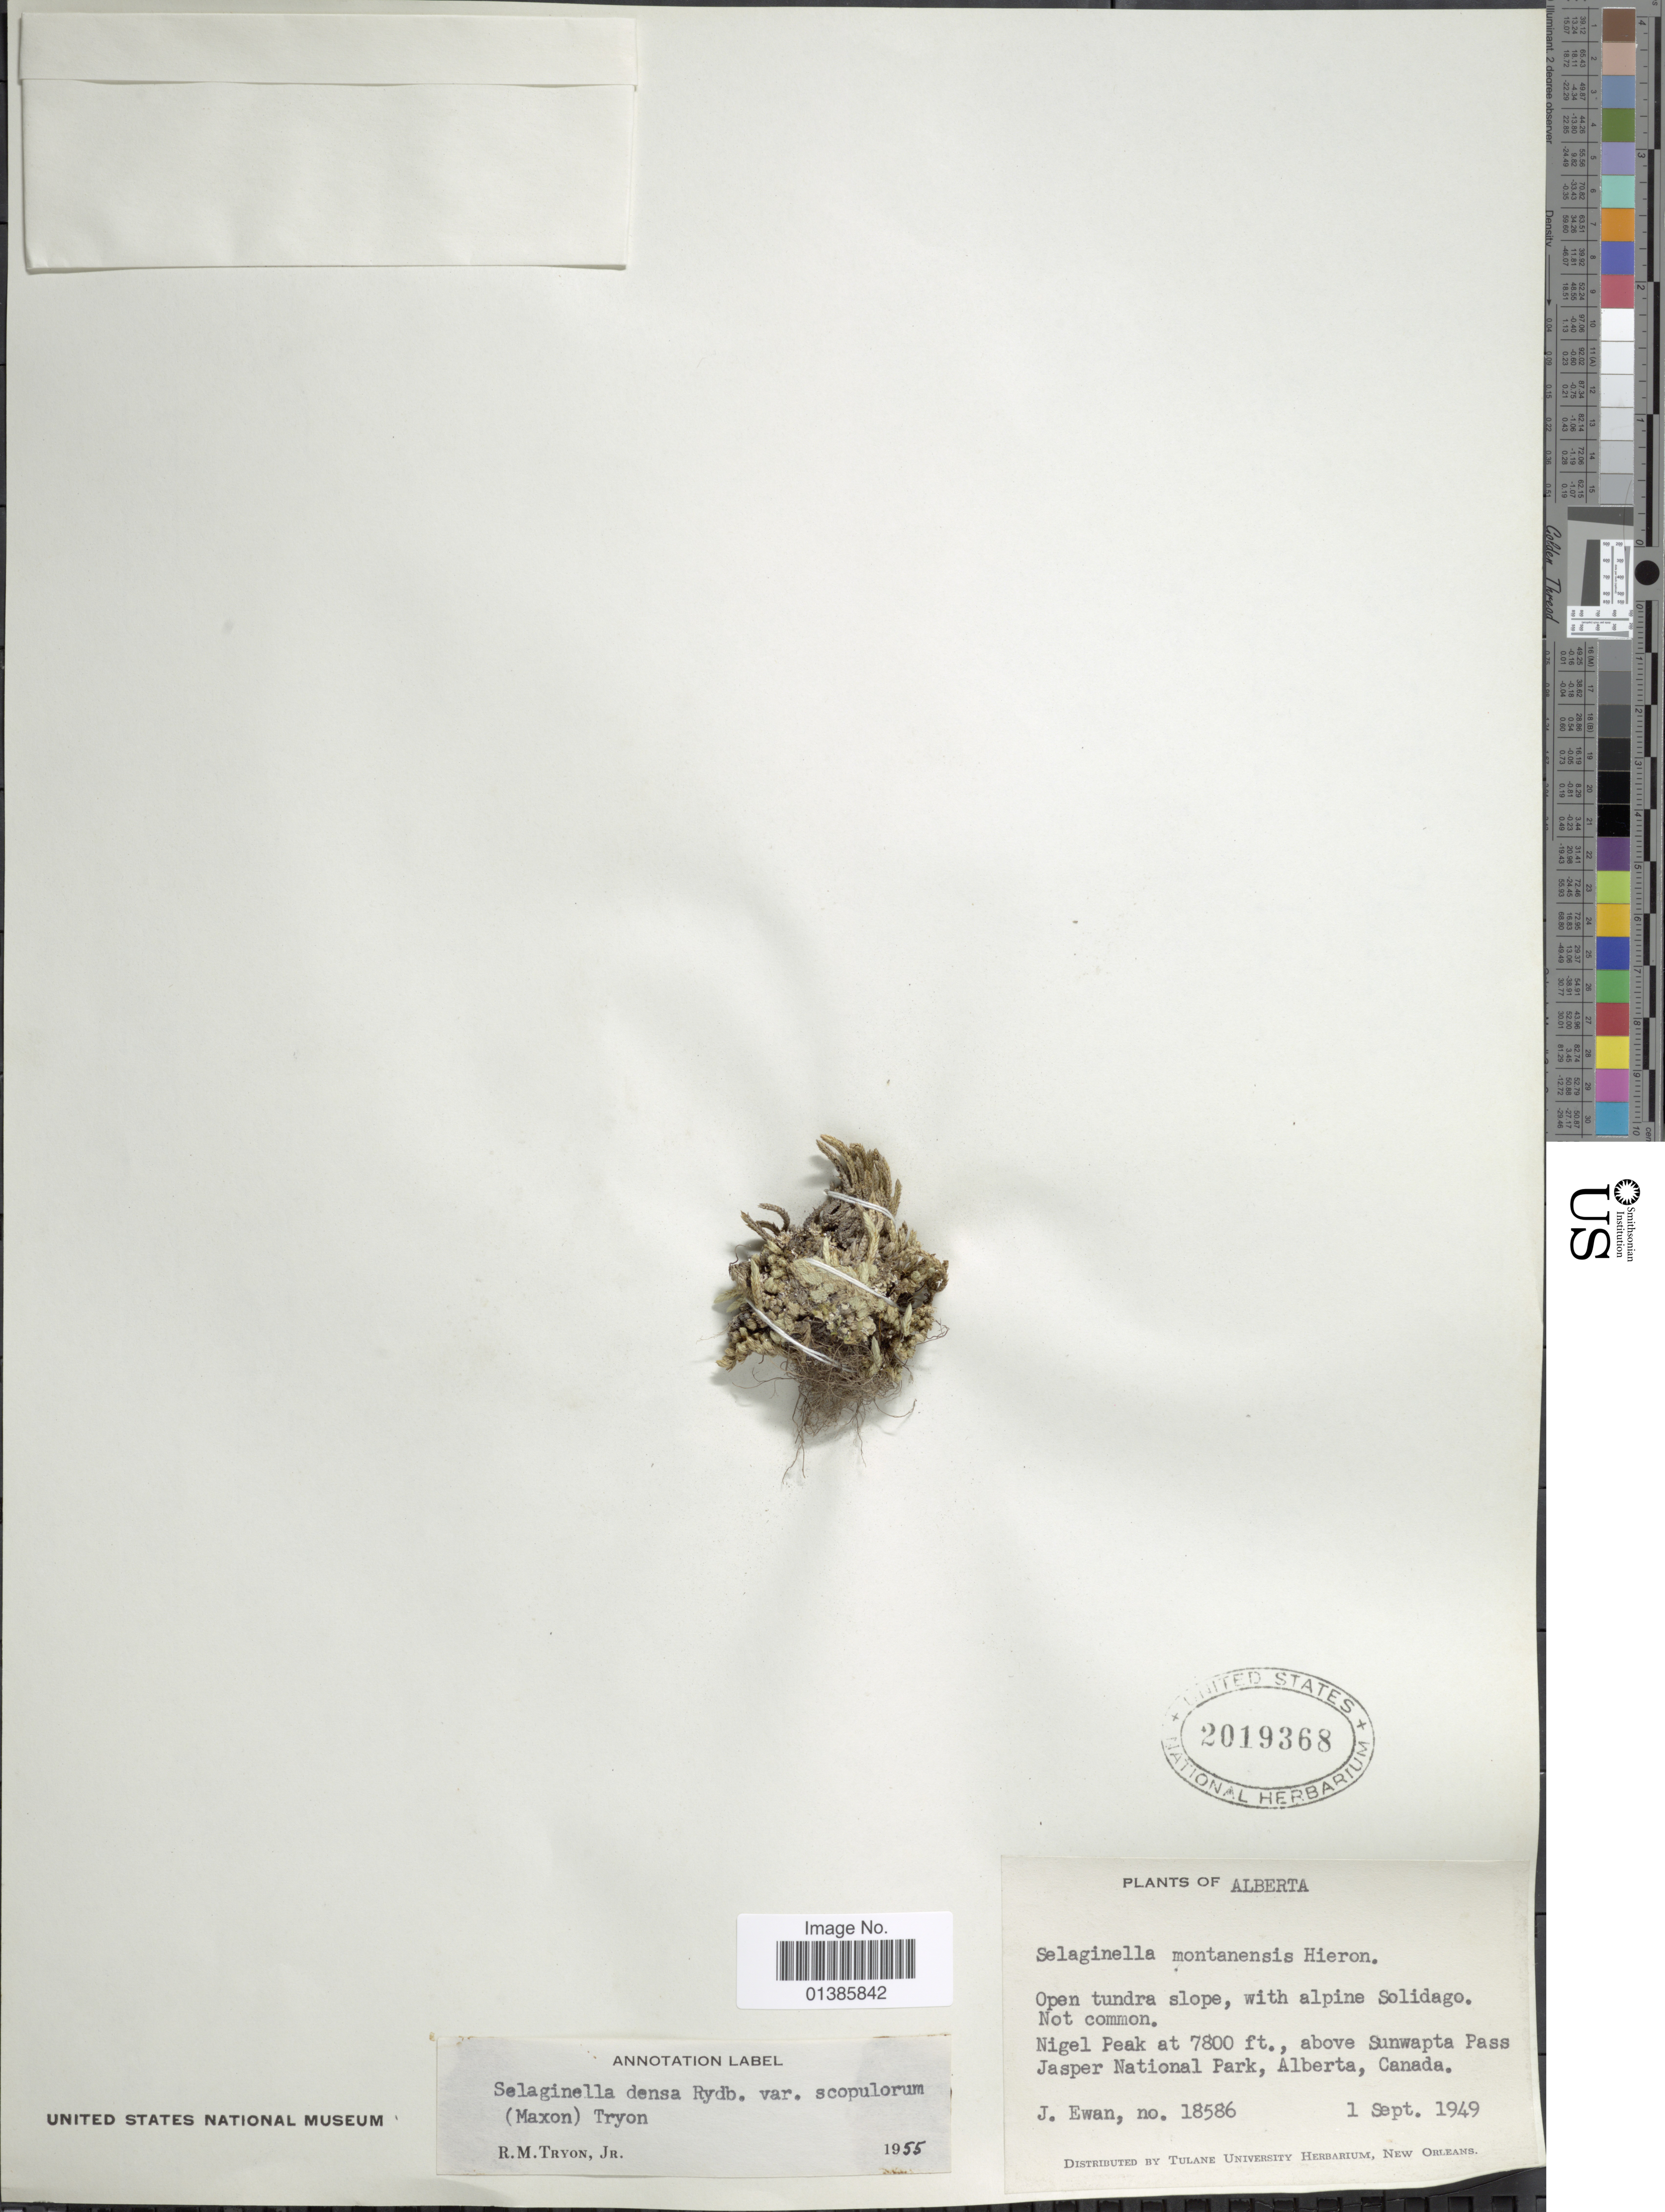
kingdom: Plantae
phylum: Tracheophyta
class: Lycopodiopsida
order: Selaginellales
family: Selaginellaceae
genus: Selaginella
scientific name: Selaginella densa var. scopulorum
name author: (Maxon) R.M. Tryon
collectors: J. A. Ewan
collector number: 18586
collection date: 1949-09-01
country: Canada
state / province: Alberta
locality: Nigel Peak, above Sunwapta Pass Jasper National Park.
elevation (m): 2377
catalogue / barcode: US 2019368